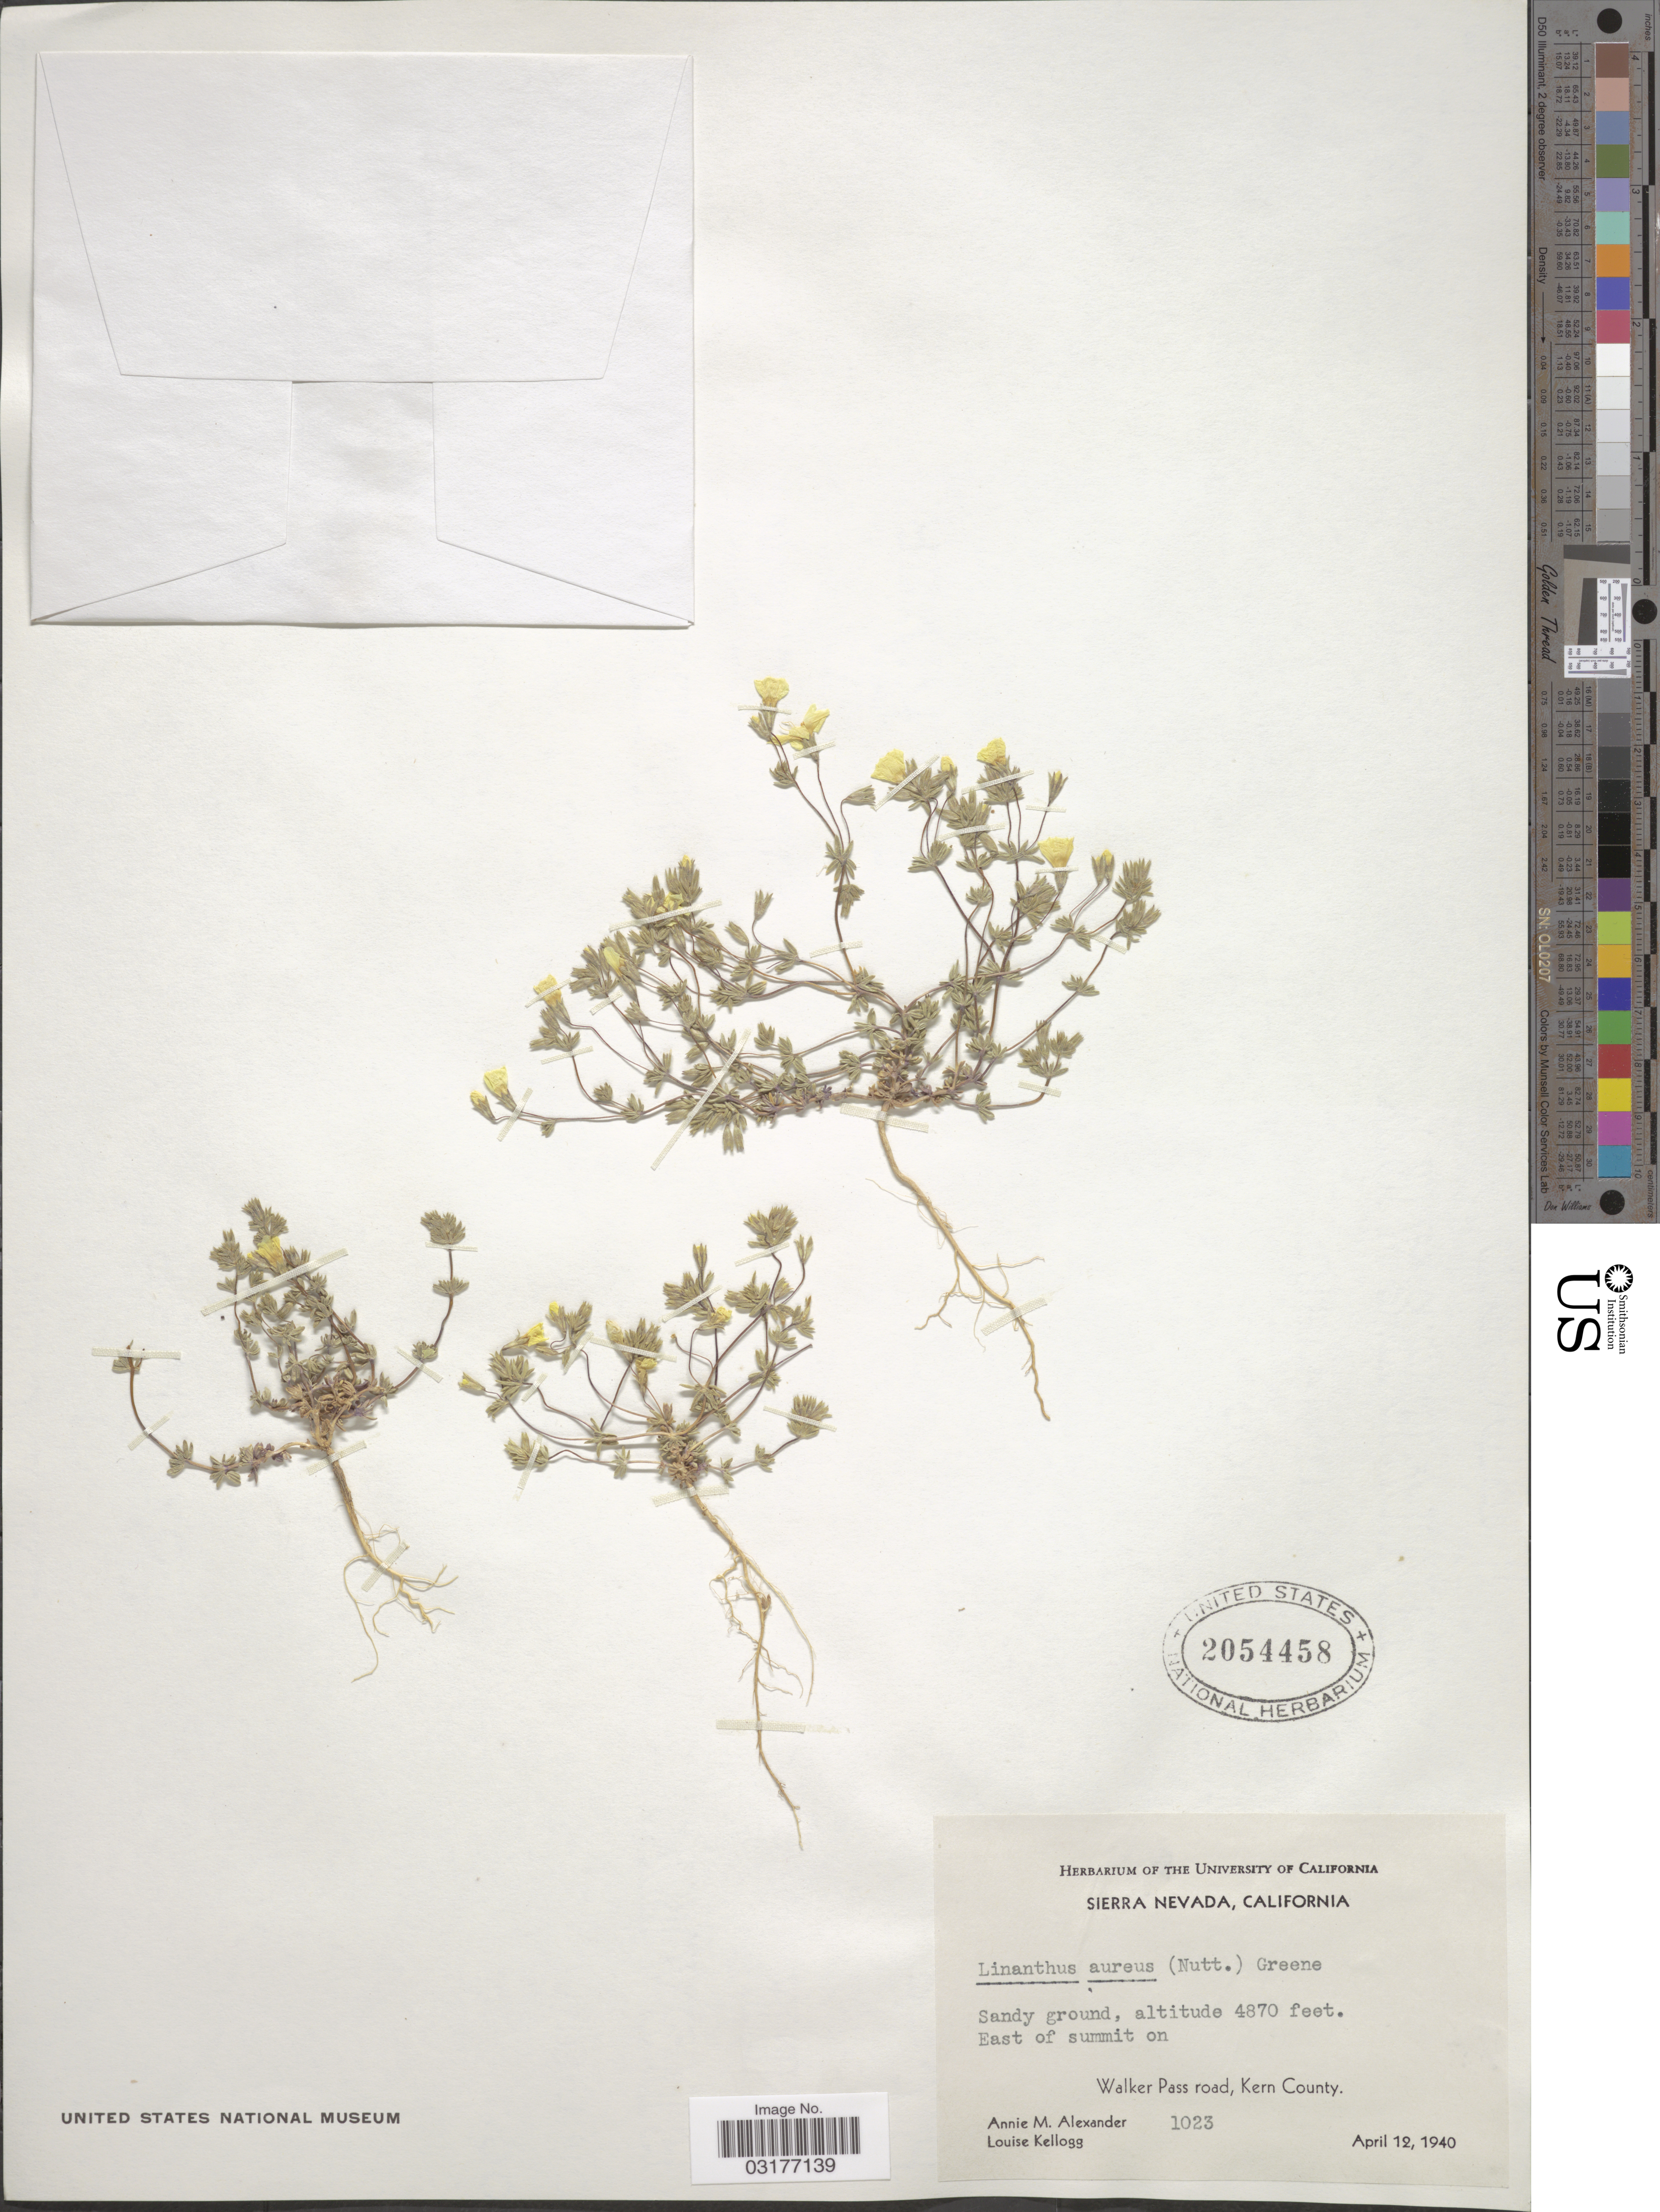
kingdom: Plantae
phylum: Tracheophyta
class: Magnoliopsida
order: Ericales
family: Polemoniaceae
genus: Leptosiphon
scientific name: Leptosiphon chrysanthus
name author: J.M. Porter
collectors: A. M. Alexander & L. Kellogg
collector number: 1023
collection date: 1940-04-12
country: United States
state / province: California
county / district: Kern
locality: Sierra Nevada. East of summit on Walker Pass road, Kern County.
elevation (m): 1484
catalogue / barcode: US 2054458